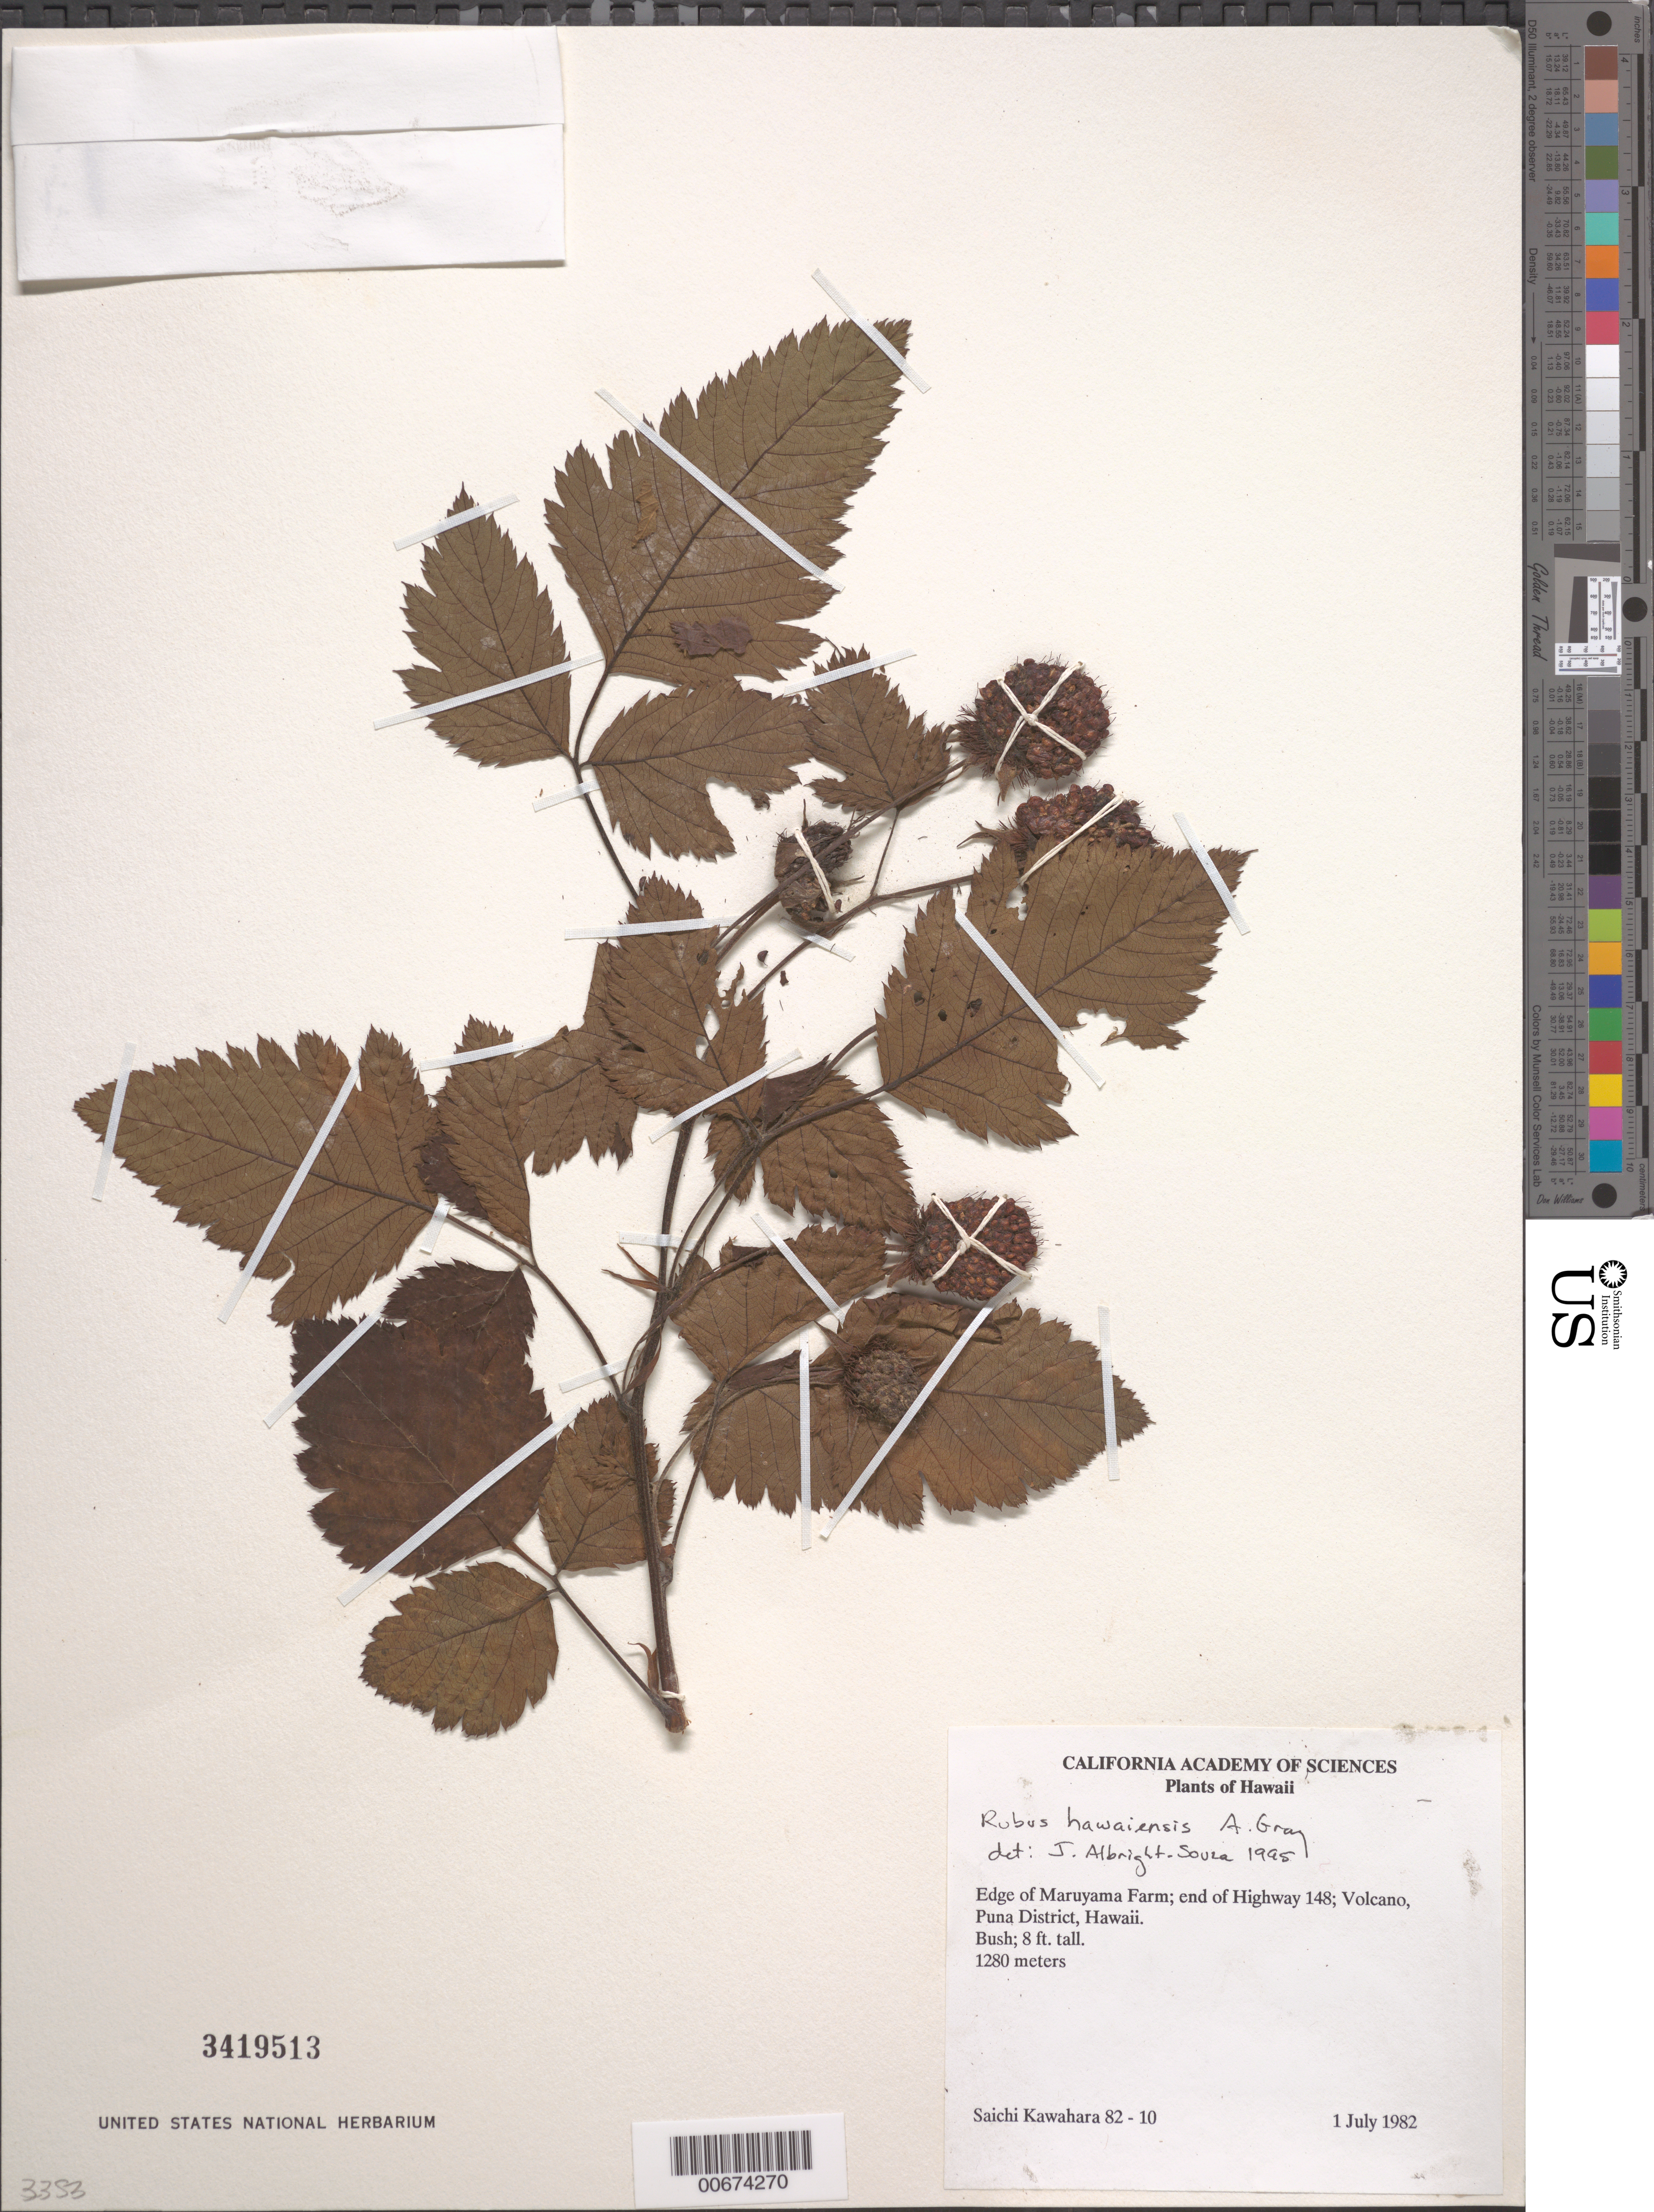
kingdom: Plantae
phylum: Tracheophyta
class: Magnoliopsida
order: Rosales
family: Rosaceae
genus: Rubus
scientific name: Rubus hawaiensis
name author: A. Gray in Wilkes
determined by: Albright-Souza, J.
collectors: S. Kawahara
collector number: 82-10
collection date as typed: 1 Jul 1982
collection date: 1982-07-01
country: United States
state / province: Hawaii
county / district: Hawaii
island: Hawaii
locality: Edge of Maruyama Farm; end of Hwy 148; Volcano, Puna Distr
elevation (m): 1280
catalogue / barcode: US 3419513